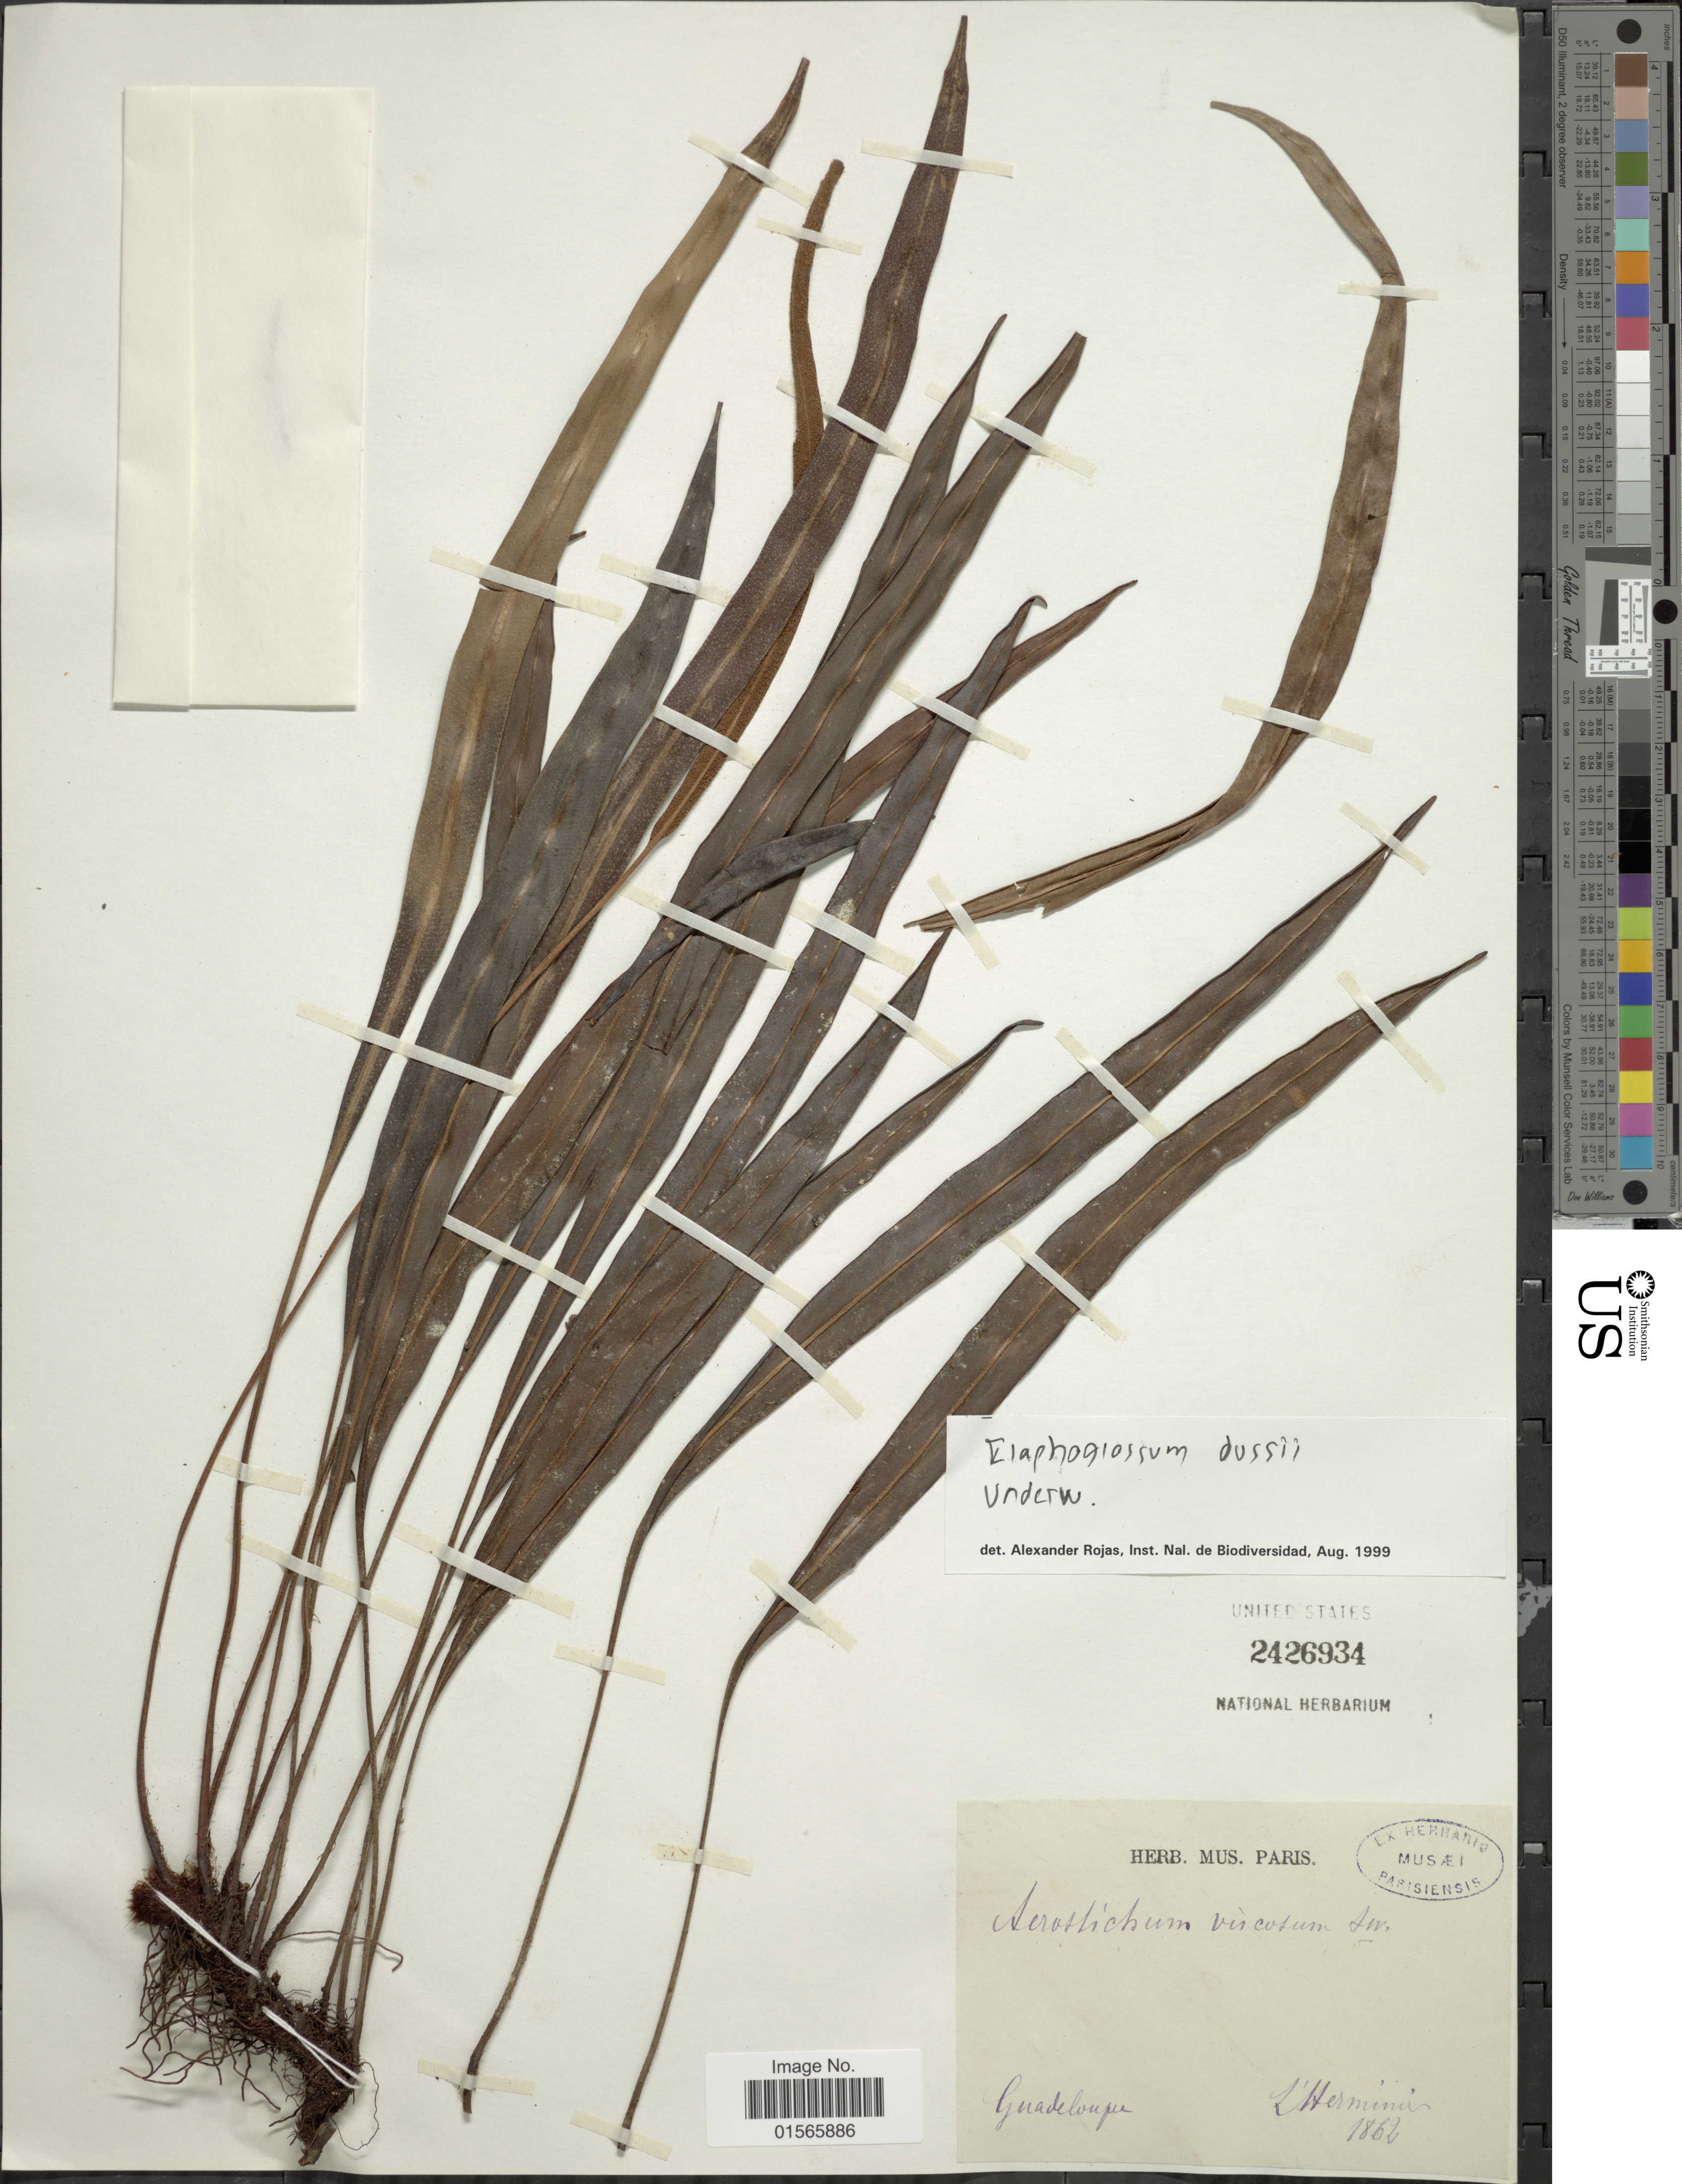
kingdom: Plantae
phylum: Tracheophyta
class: Polypodiopsida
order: Polypodiales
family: Dryopteridaceae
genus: Elaphoglossum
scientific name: Elaphoglossum petiolatum var. dussii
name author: (Underw. ex Maxon) Proctor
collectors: -. L'Herminier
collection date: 1862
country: Guadeloupe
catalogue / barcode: US 2426934